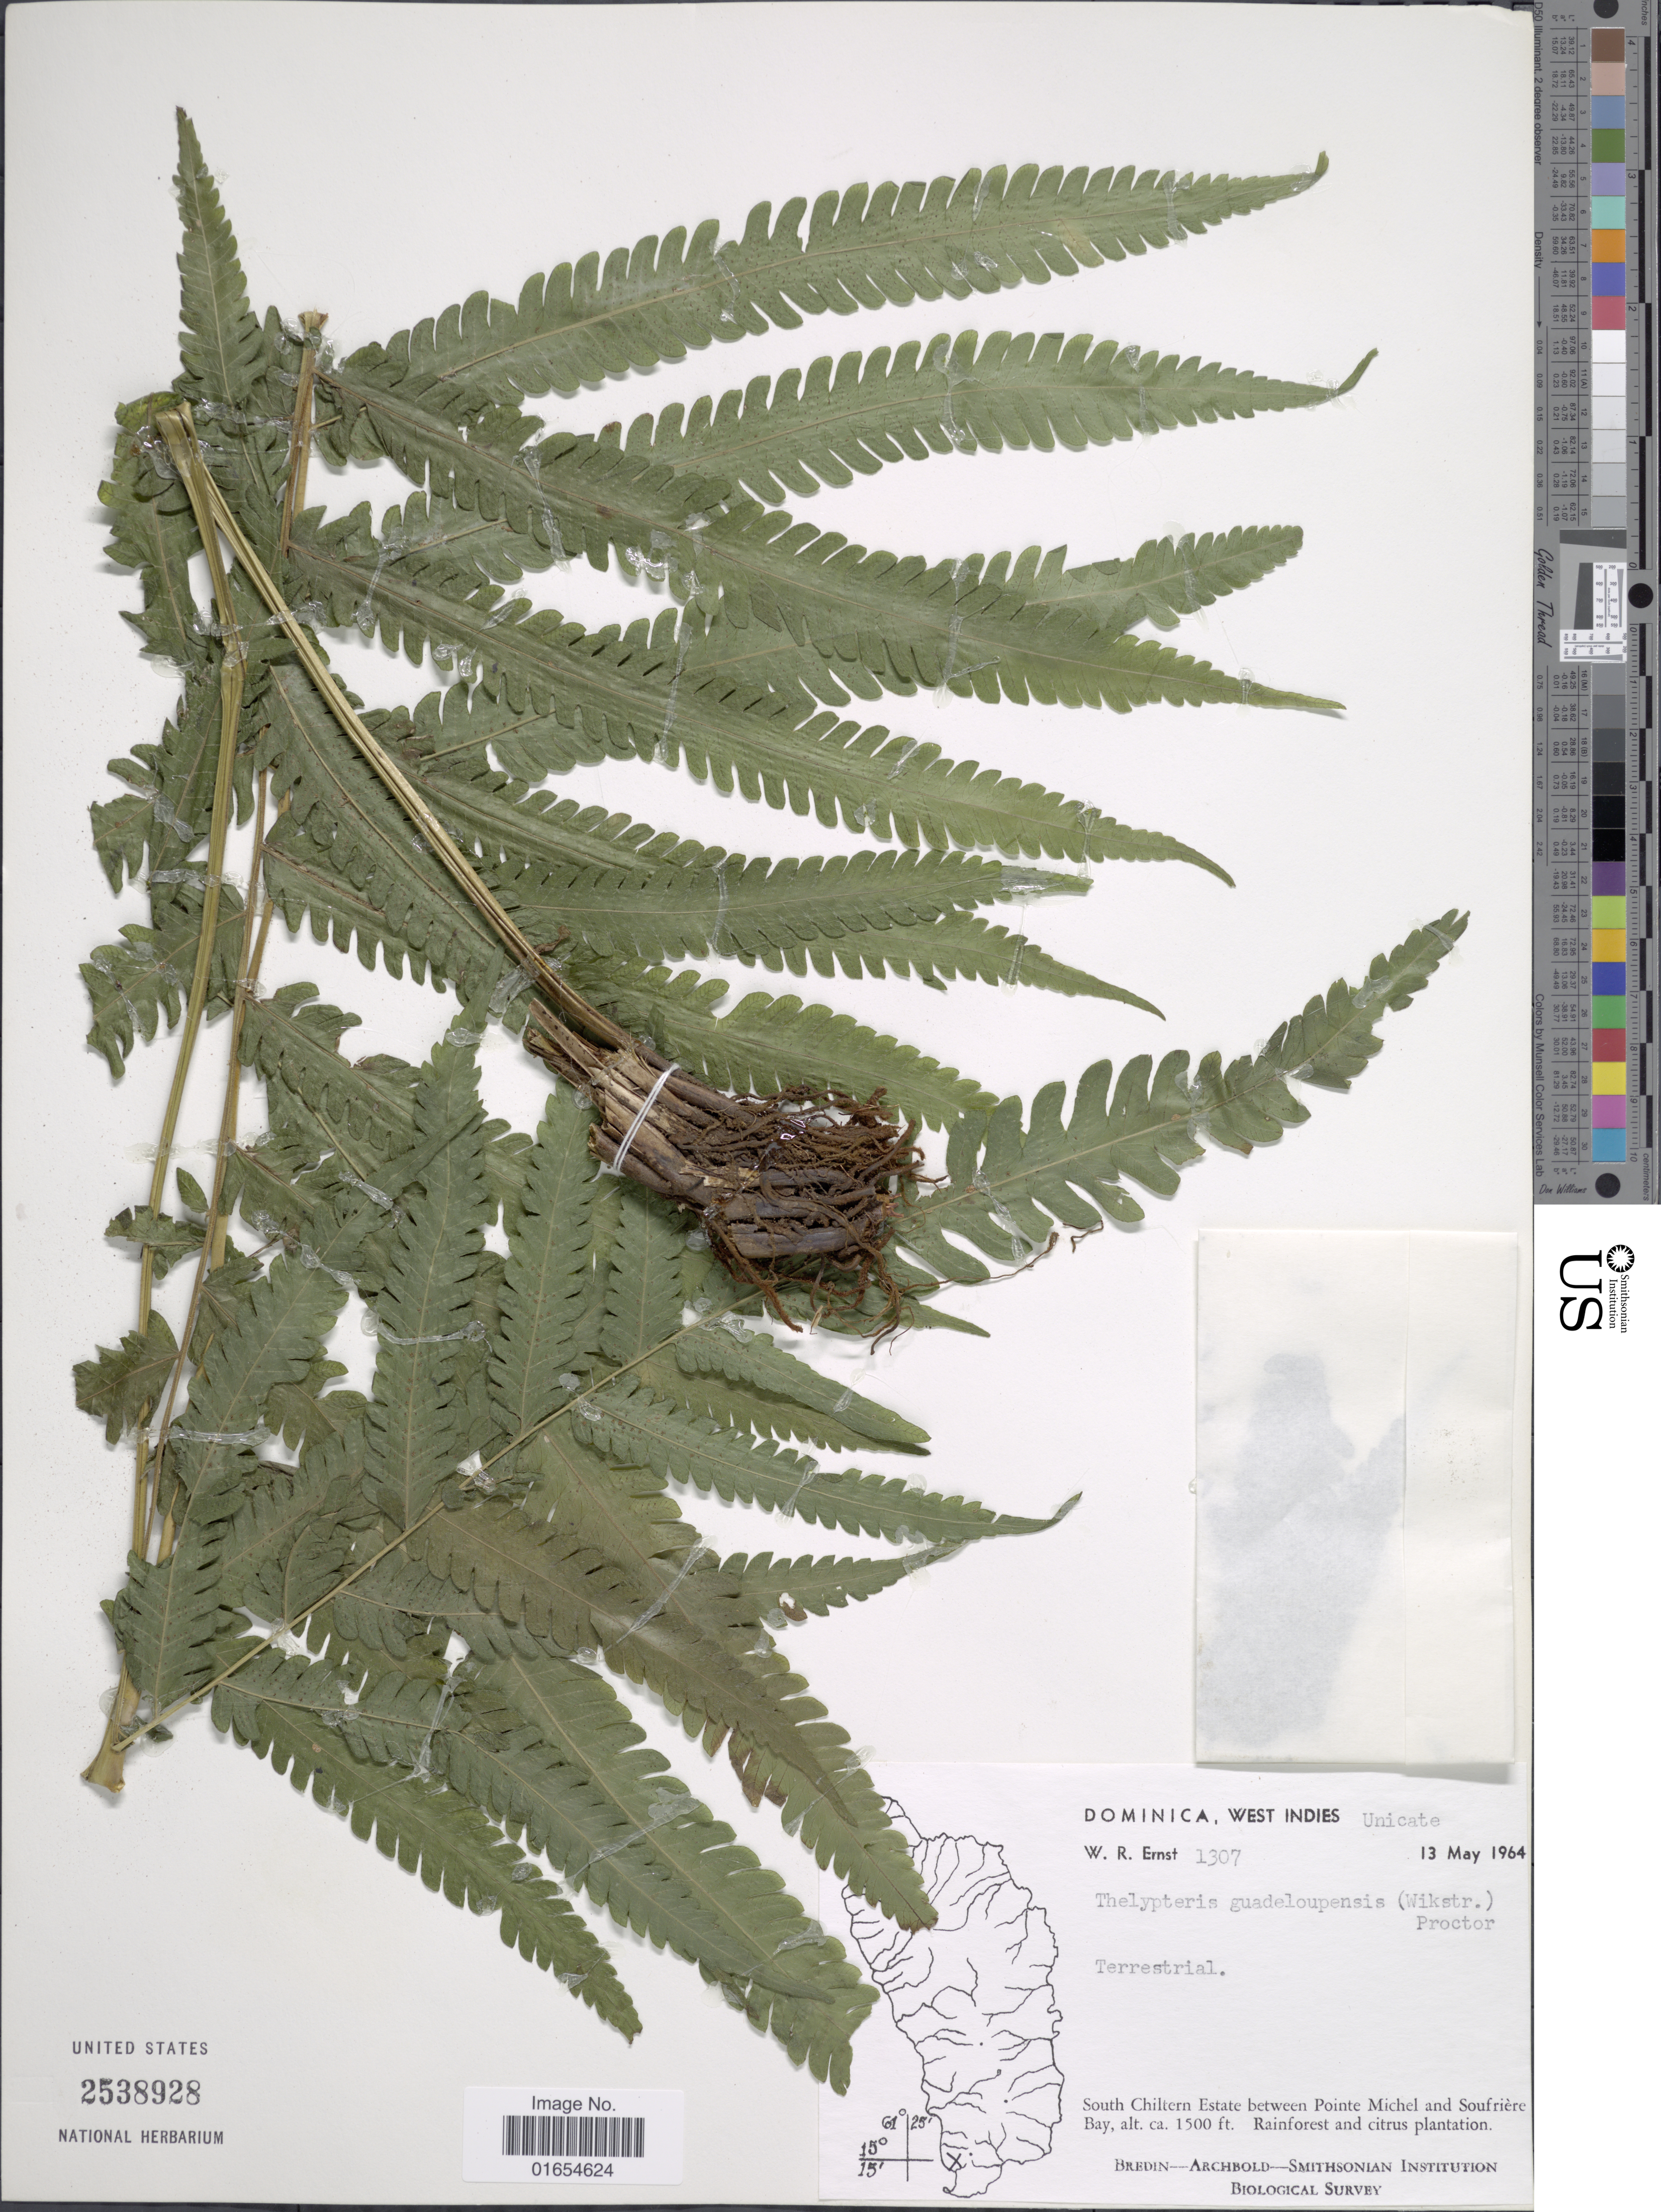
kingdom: Plantae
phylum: Tracheophyta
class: Polypodiopsida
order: Polypodiales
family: Thelypteridaceae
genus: Goniopteris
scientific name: Goniopteris nephrodioides (Klotzsch) comb. nov., ined 2015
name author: (Klotzsch)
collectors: W. R. Ernst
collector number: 1307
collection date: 1964-05-13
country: Dominica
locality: West Indies, South Chiltern Estate between Pointe Michel and Soufriere Bay, Rainforest and citrus plantation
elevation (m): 457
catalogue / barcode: US 2538928